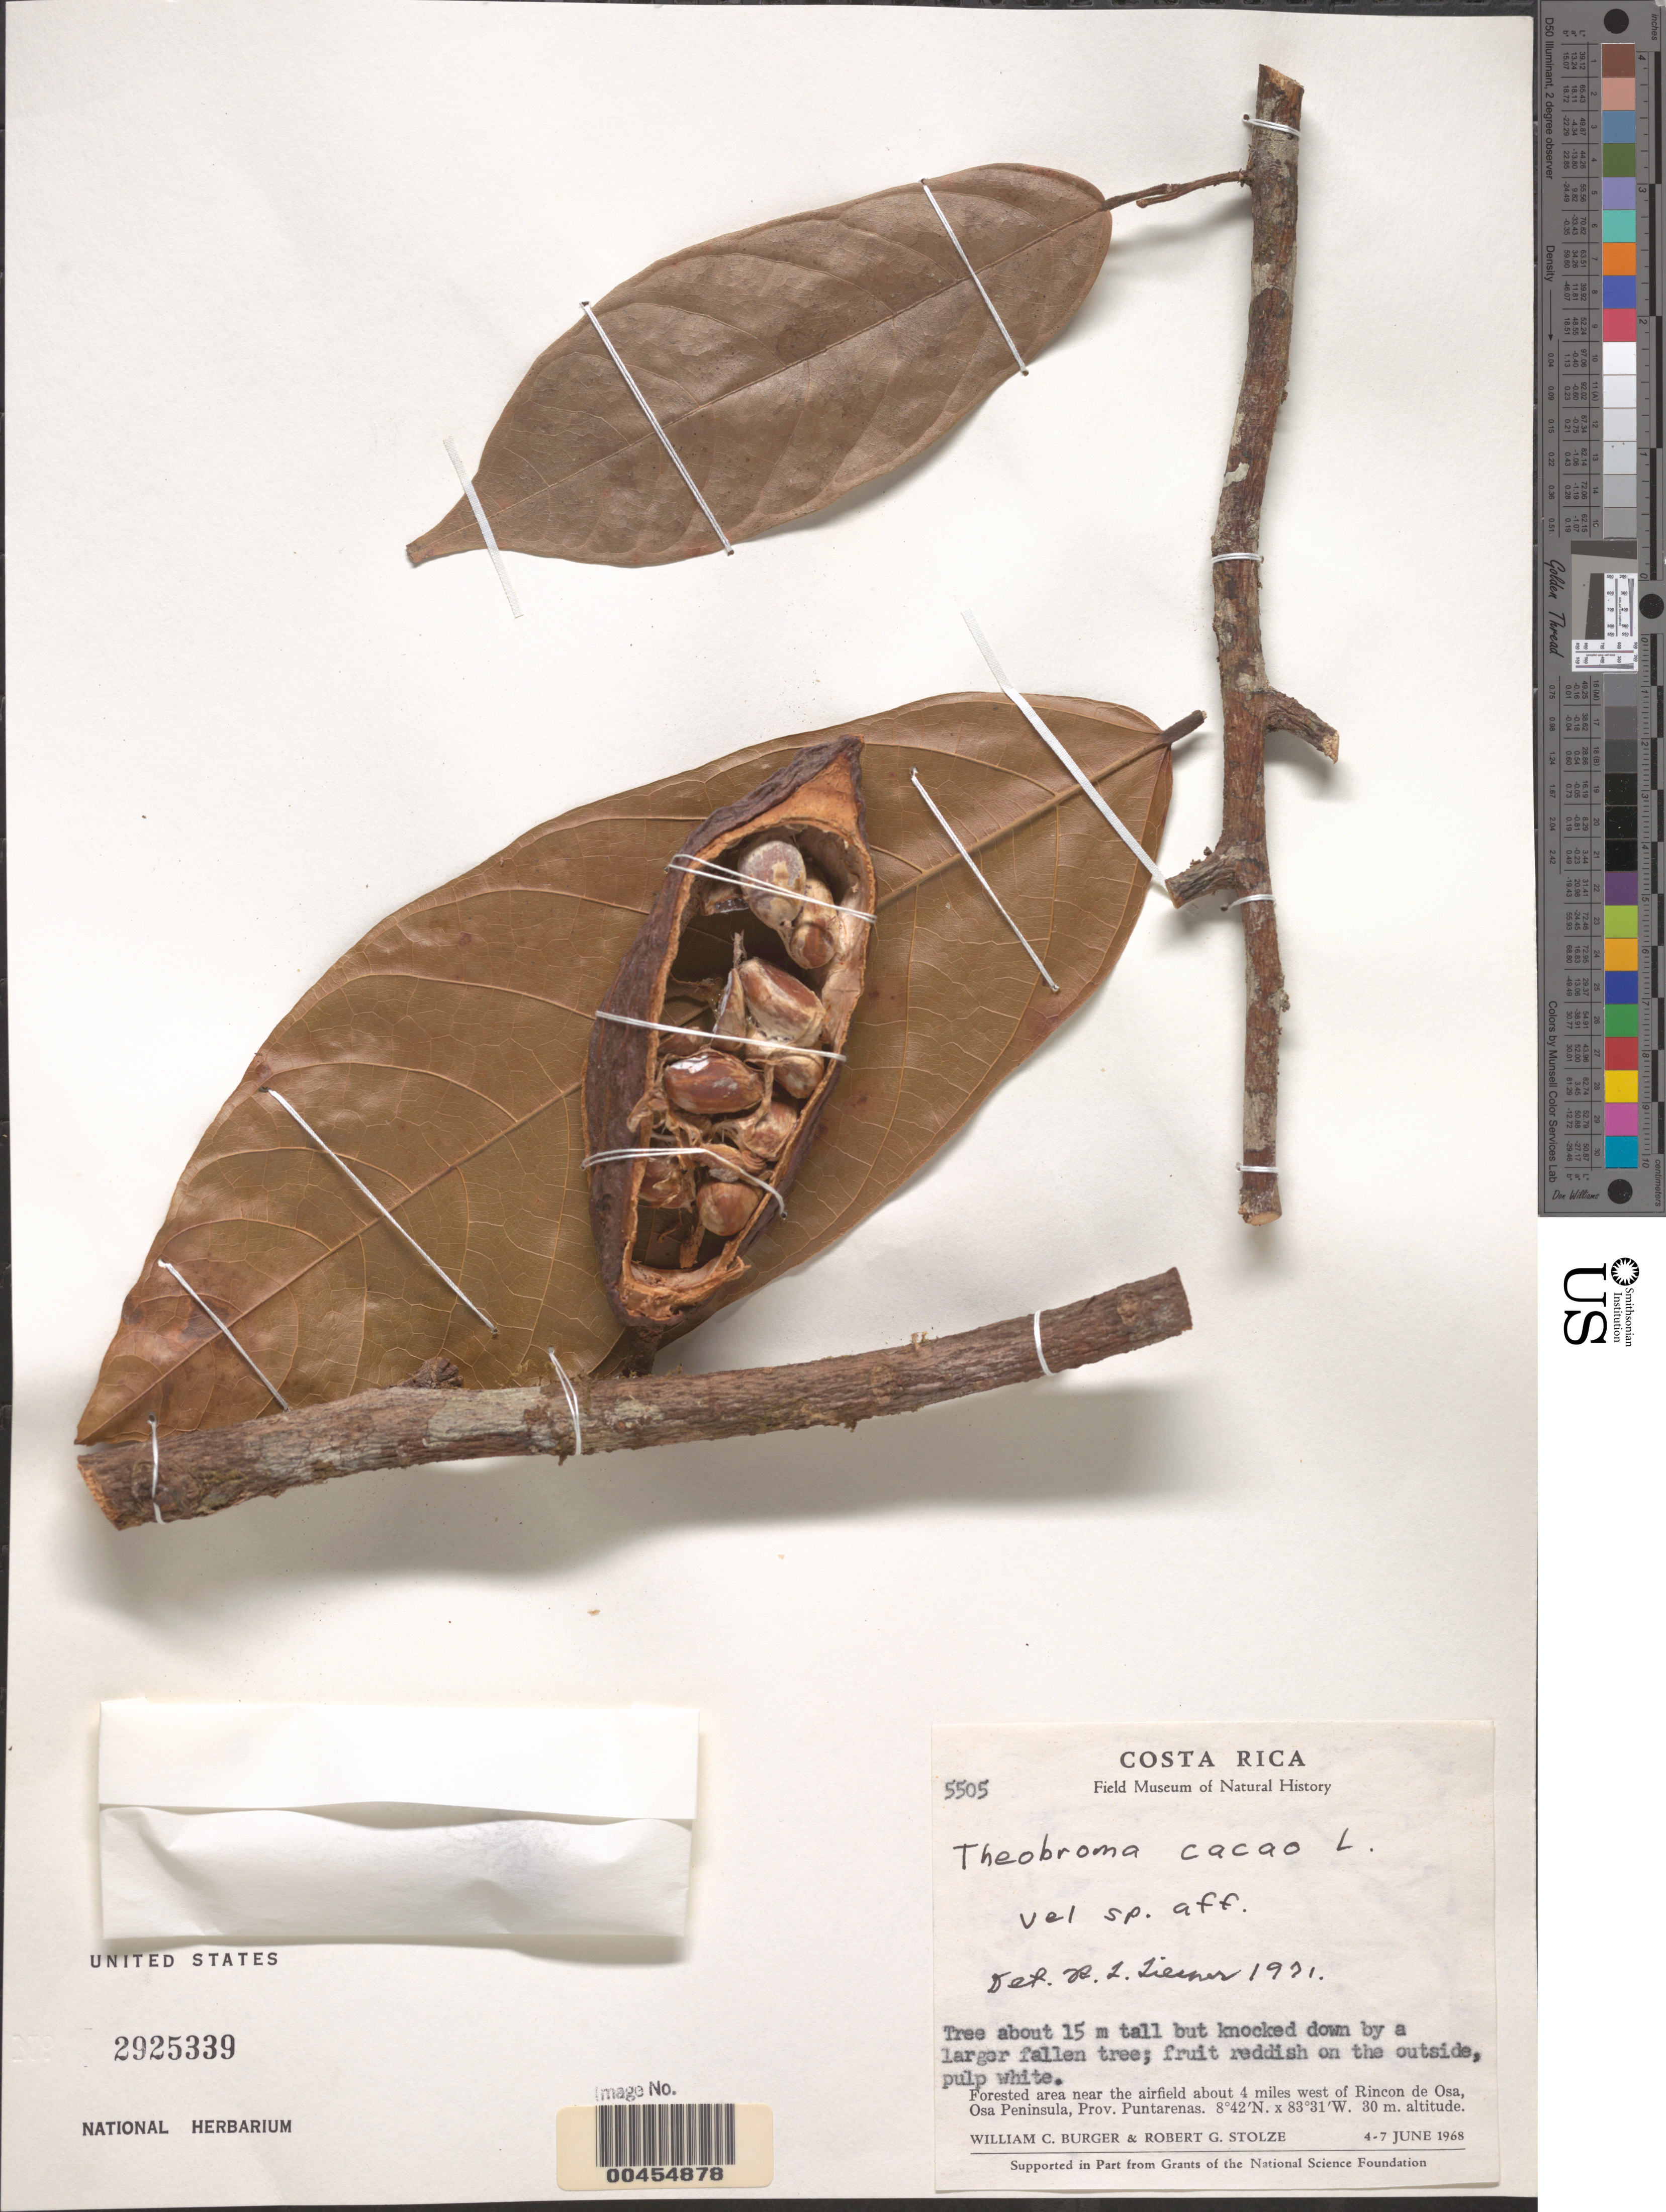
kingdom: Plantae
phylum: Tracheophyta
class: Magnoliopsida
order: Malvales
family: Malvaceae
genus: Theobroma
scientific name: Theobroma cacao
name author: L.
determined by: Liesner, R. L.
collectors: W. Burger & R. G. Stolze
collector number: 5505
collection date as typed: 04 Jun 1968 to 07 Jun 1968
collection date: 1968-06-04/1968-06-07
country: Costa Rica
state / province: Puntarenas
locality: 4 mi W of Rincon de Osa, Osa Peninsula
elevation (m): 30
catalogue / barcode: US 2925339